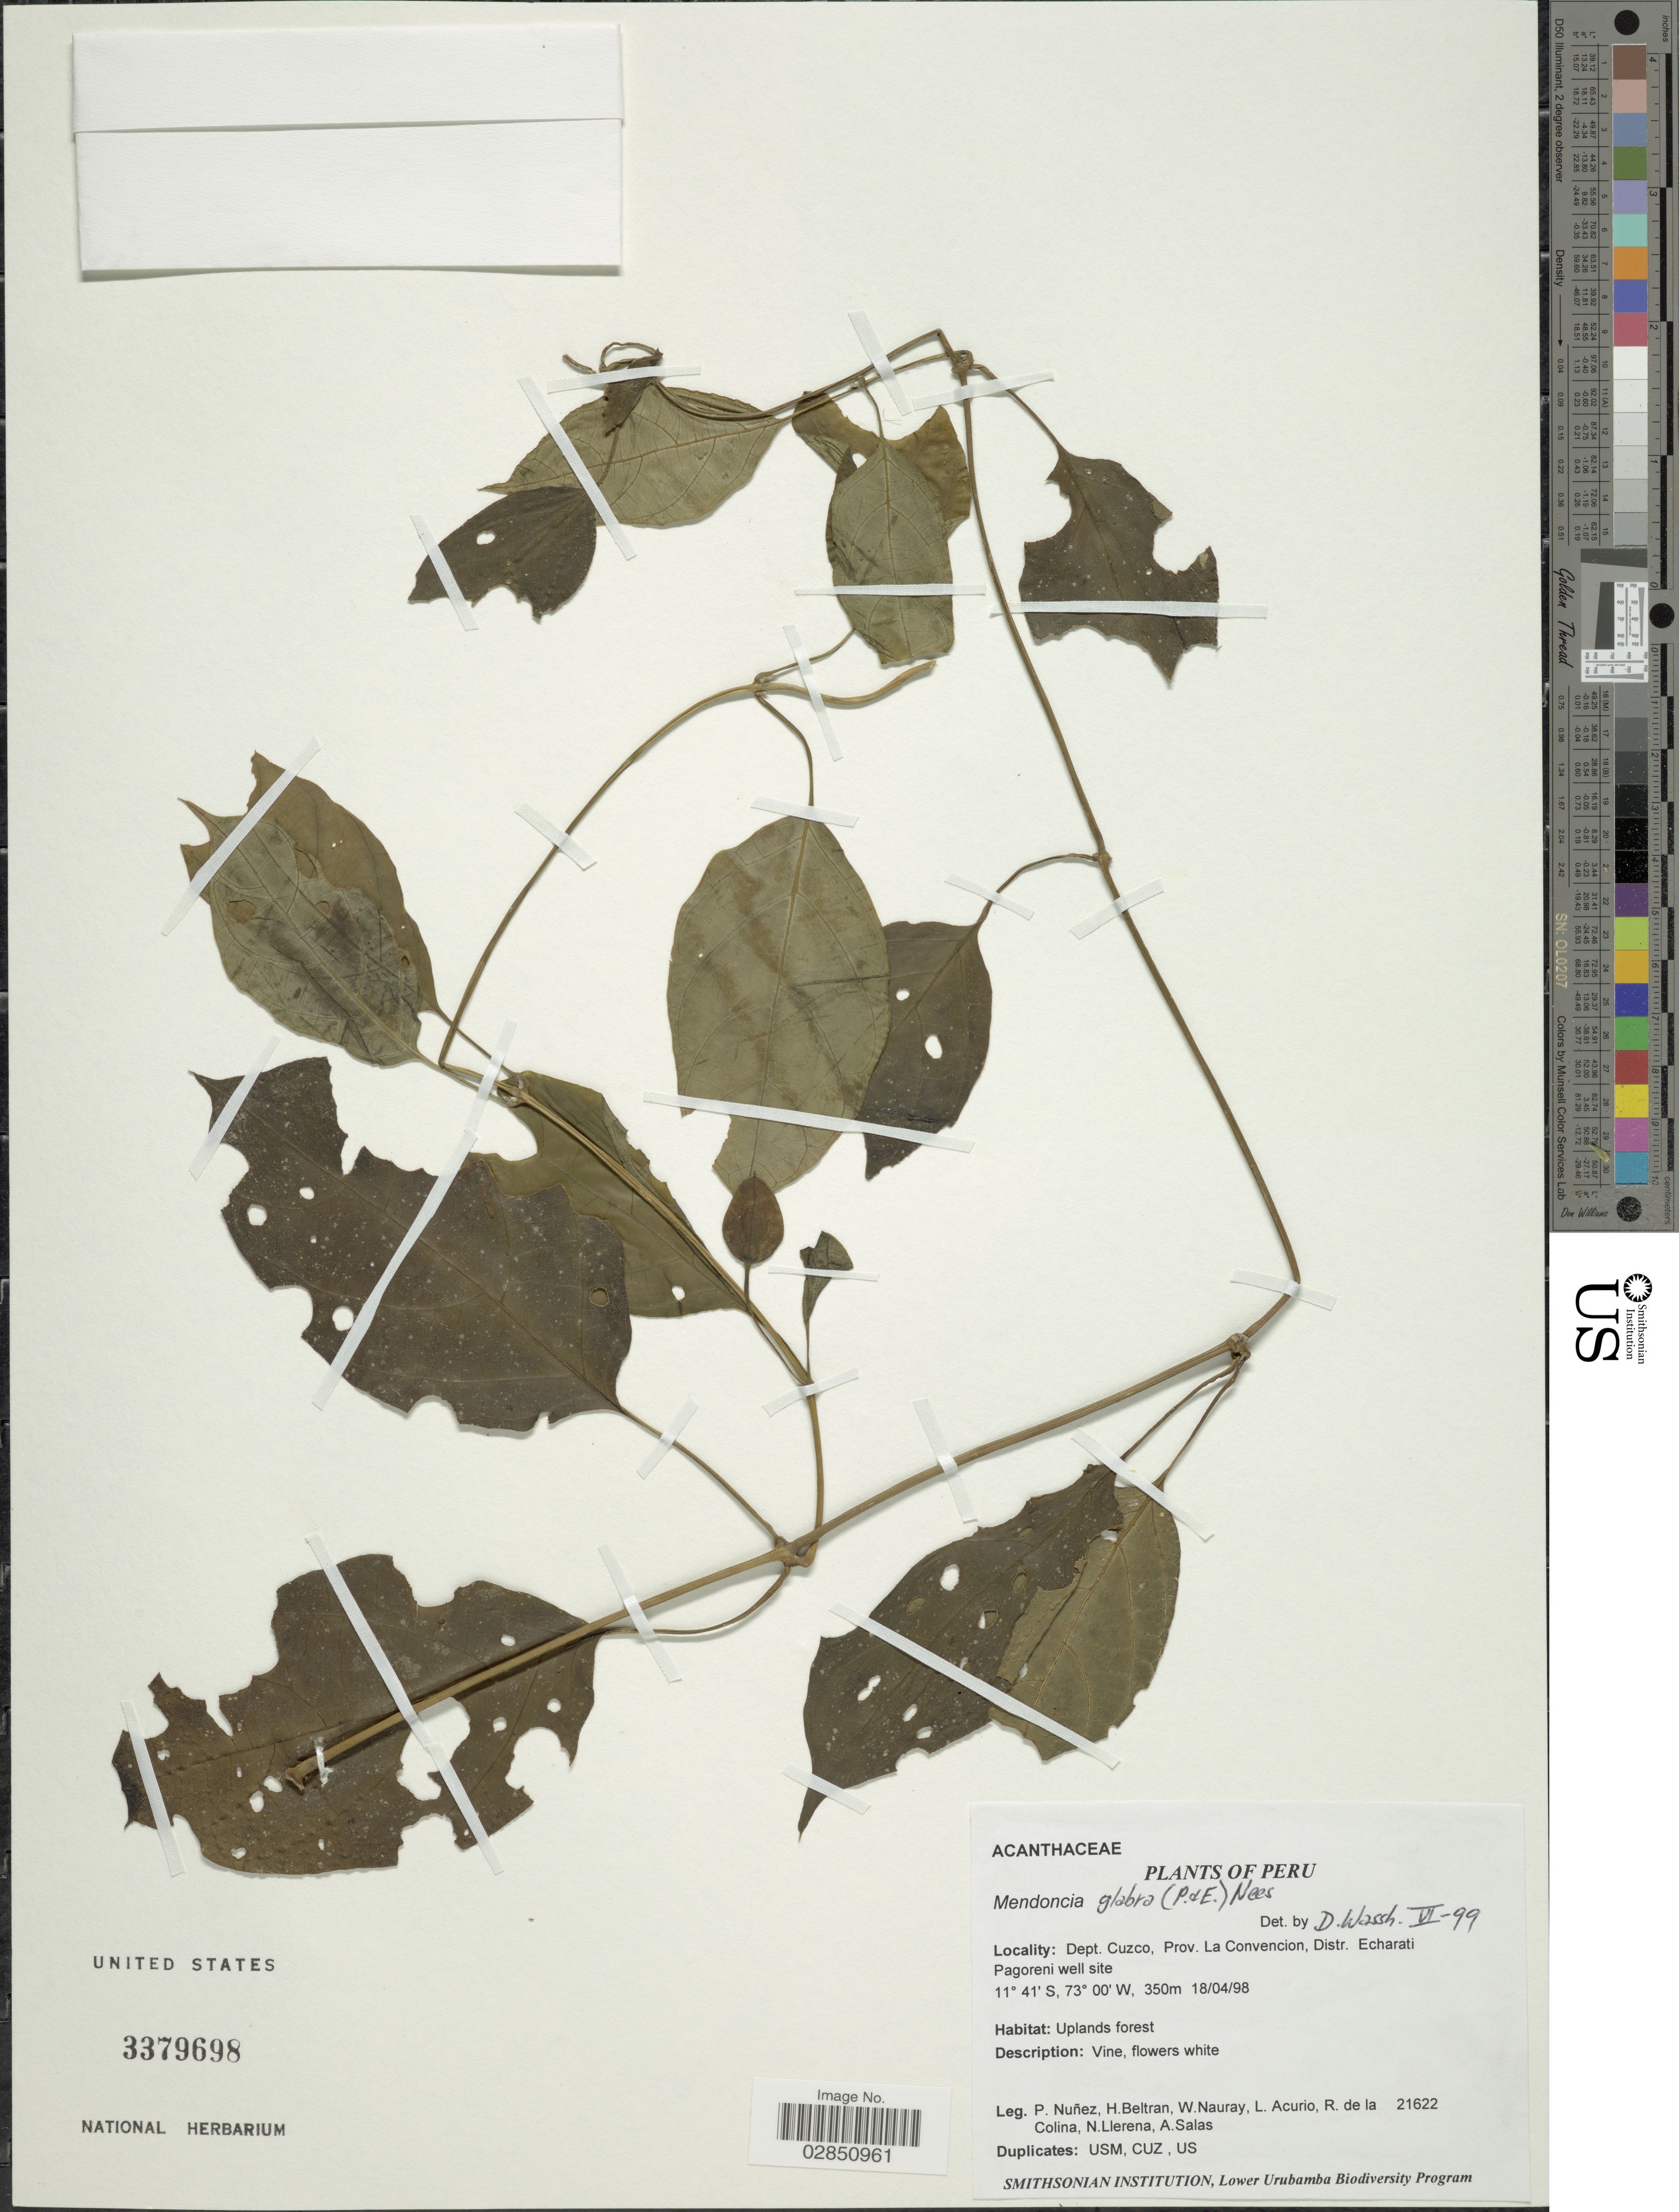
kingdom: Plantae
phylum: Tracheophyta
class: Magnoliopsida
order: Lamiales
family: Acanthaceae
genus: Mendoncia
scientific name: Mendoncia glabra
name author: (Poepp. & Endl.) Nees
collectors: P. Nuñez V., H. Beltran, W. Nauray, L. Acurio & et al.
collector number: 21622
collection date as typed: Transcribed d/m/y: 18/4/98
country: Peru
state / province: Cusco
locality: Dept. Cuzco, Prov. La Convencion, Distr. Echarati Pagoreni well site.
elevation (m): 350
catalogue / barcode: US 3379698